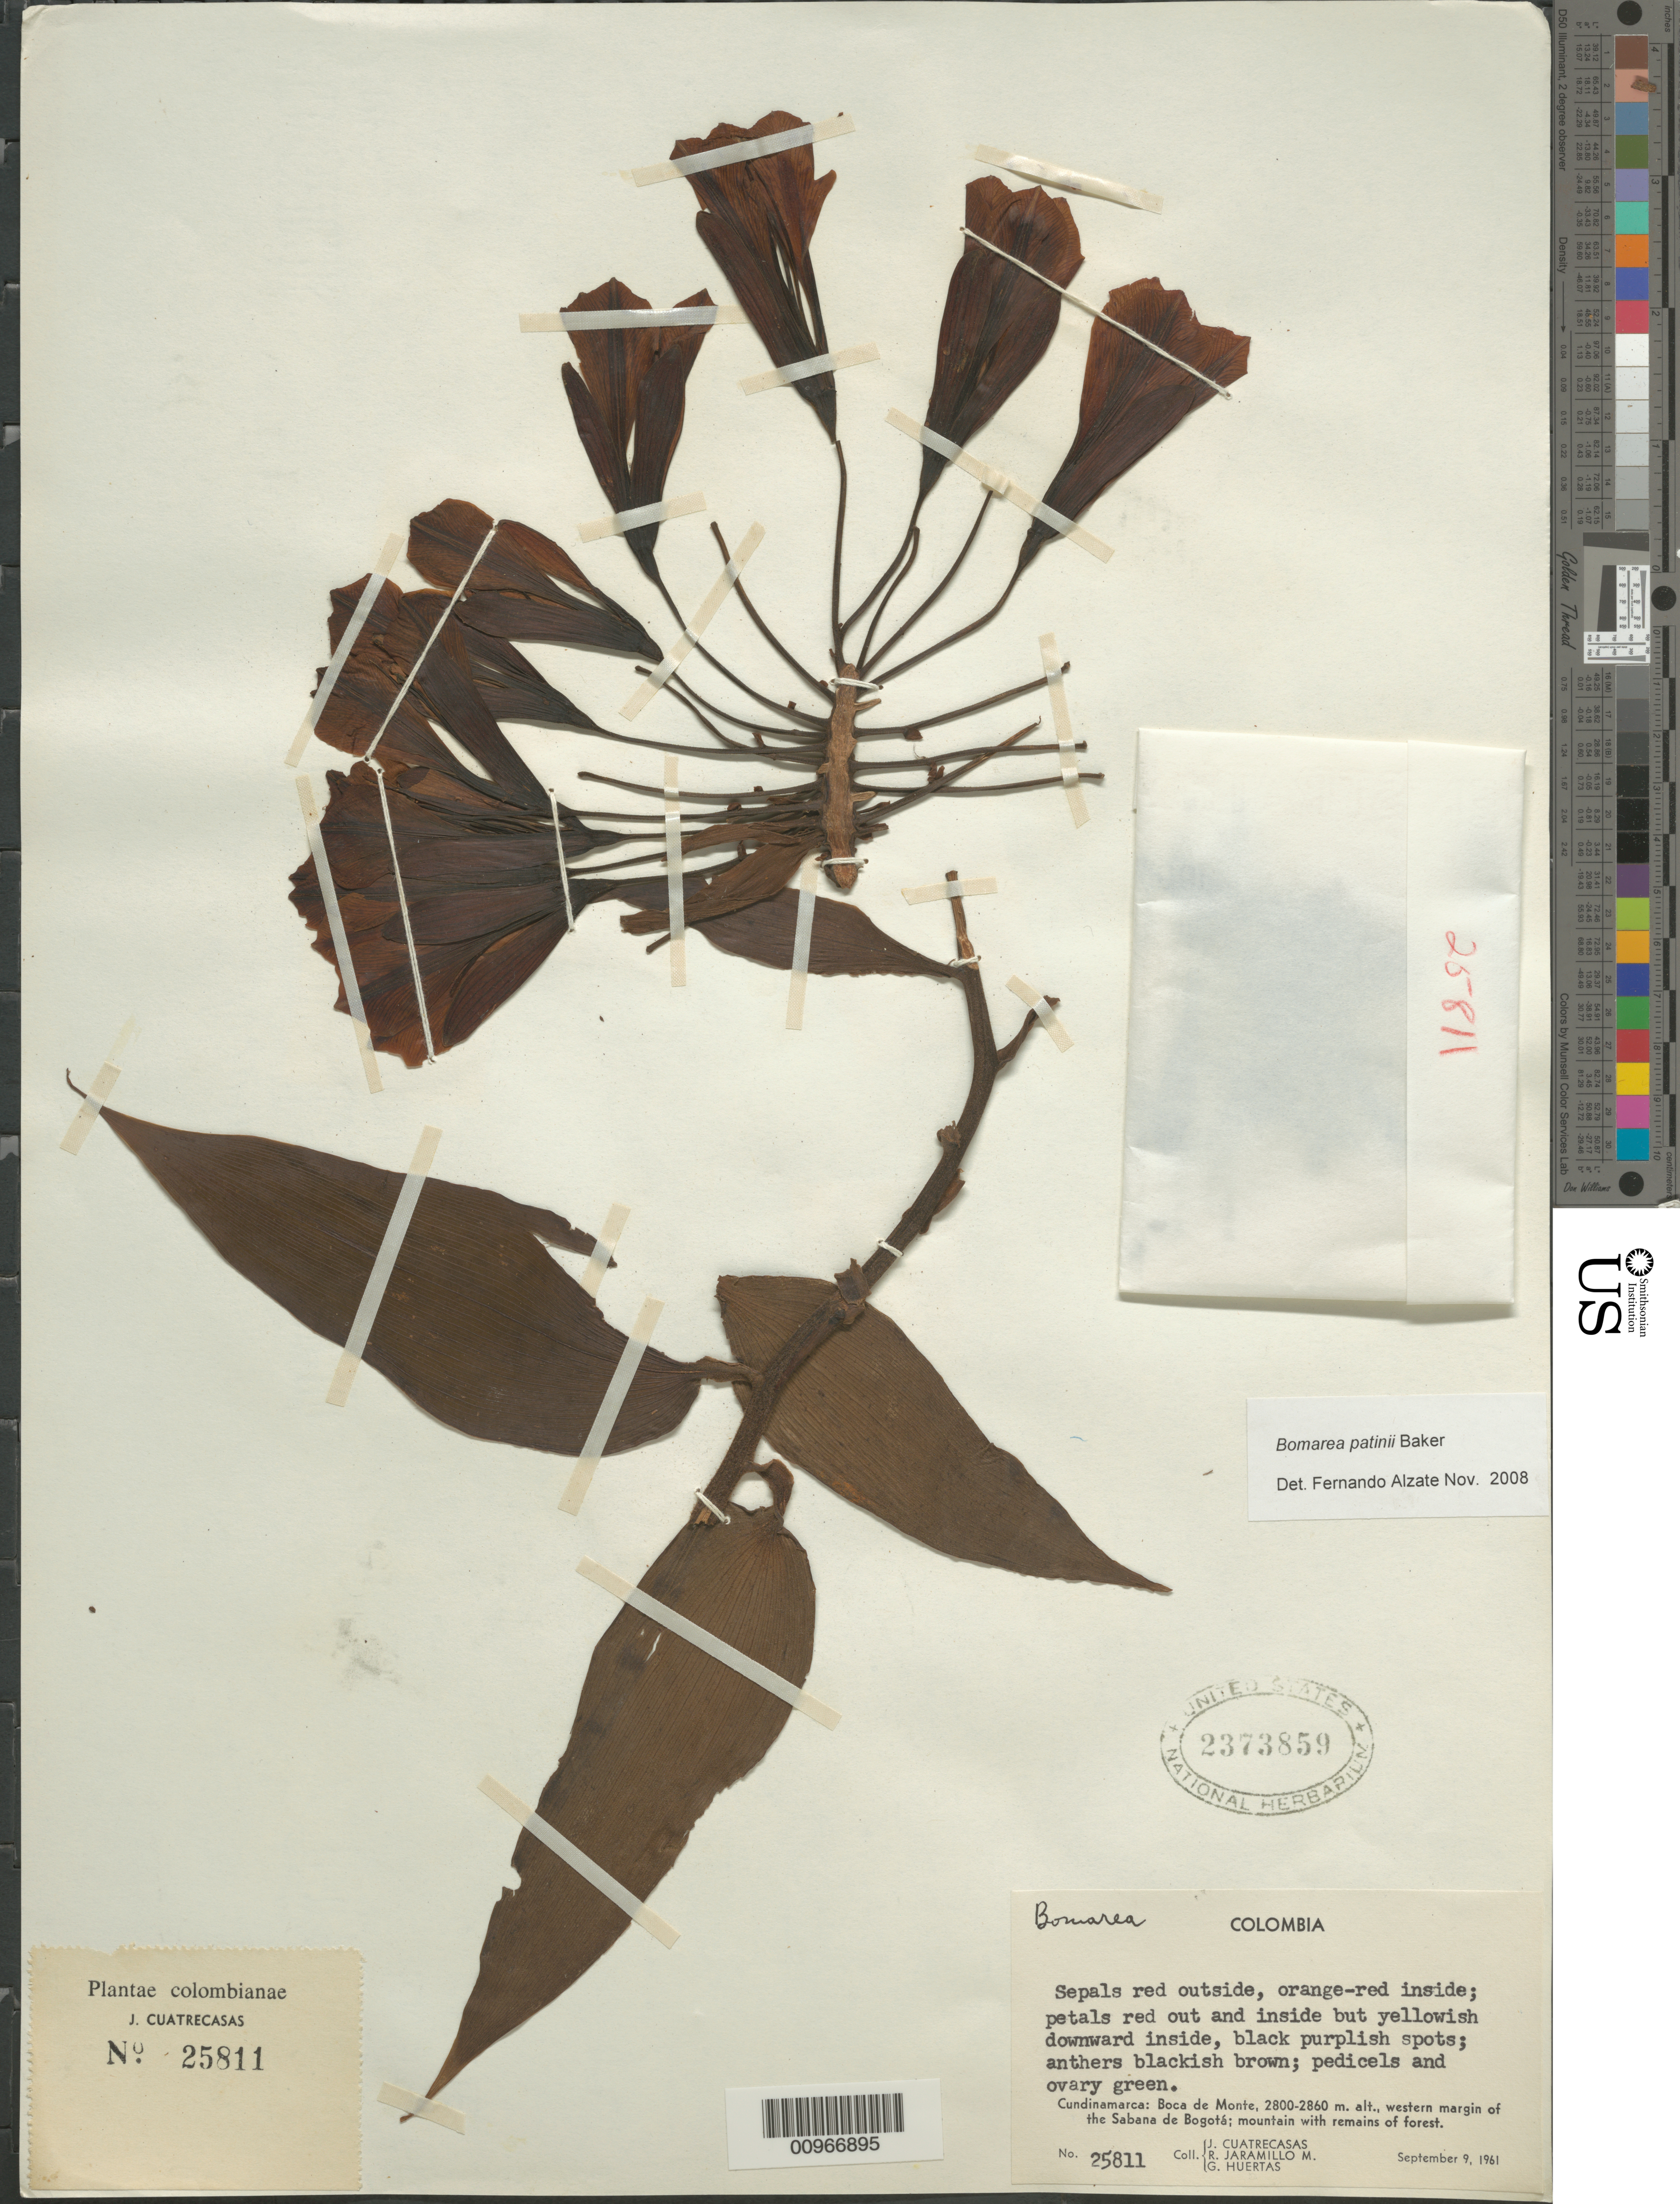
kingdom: Plantae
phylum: Tracheophyta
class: Liliopsida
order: Liliales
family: Alstroemeriaceae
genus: Bomarea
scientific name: Bomarea patinii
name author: Baker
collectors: J. Cuatrecasas, R. Jaramillo M. & G. Huertas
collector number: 25811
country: Colombia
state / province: Cundinamarca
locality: Bpca de Monte, western Sabana de Bogata.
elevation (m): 2800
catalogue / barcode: US 2373859